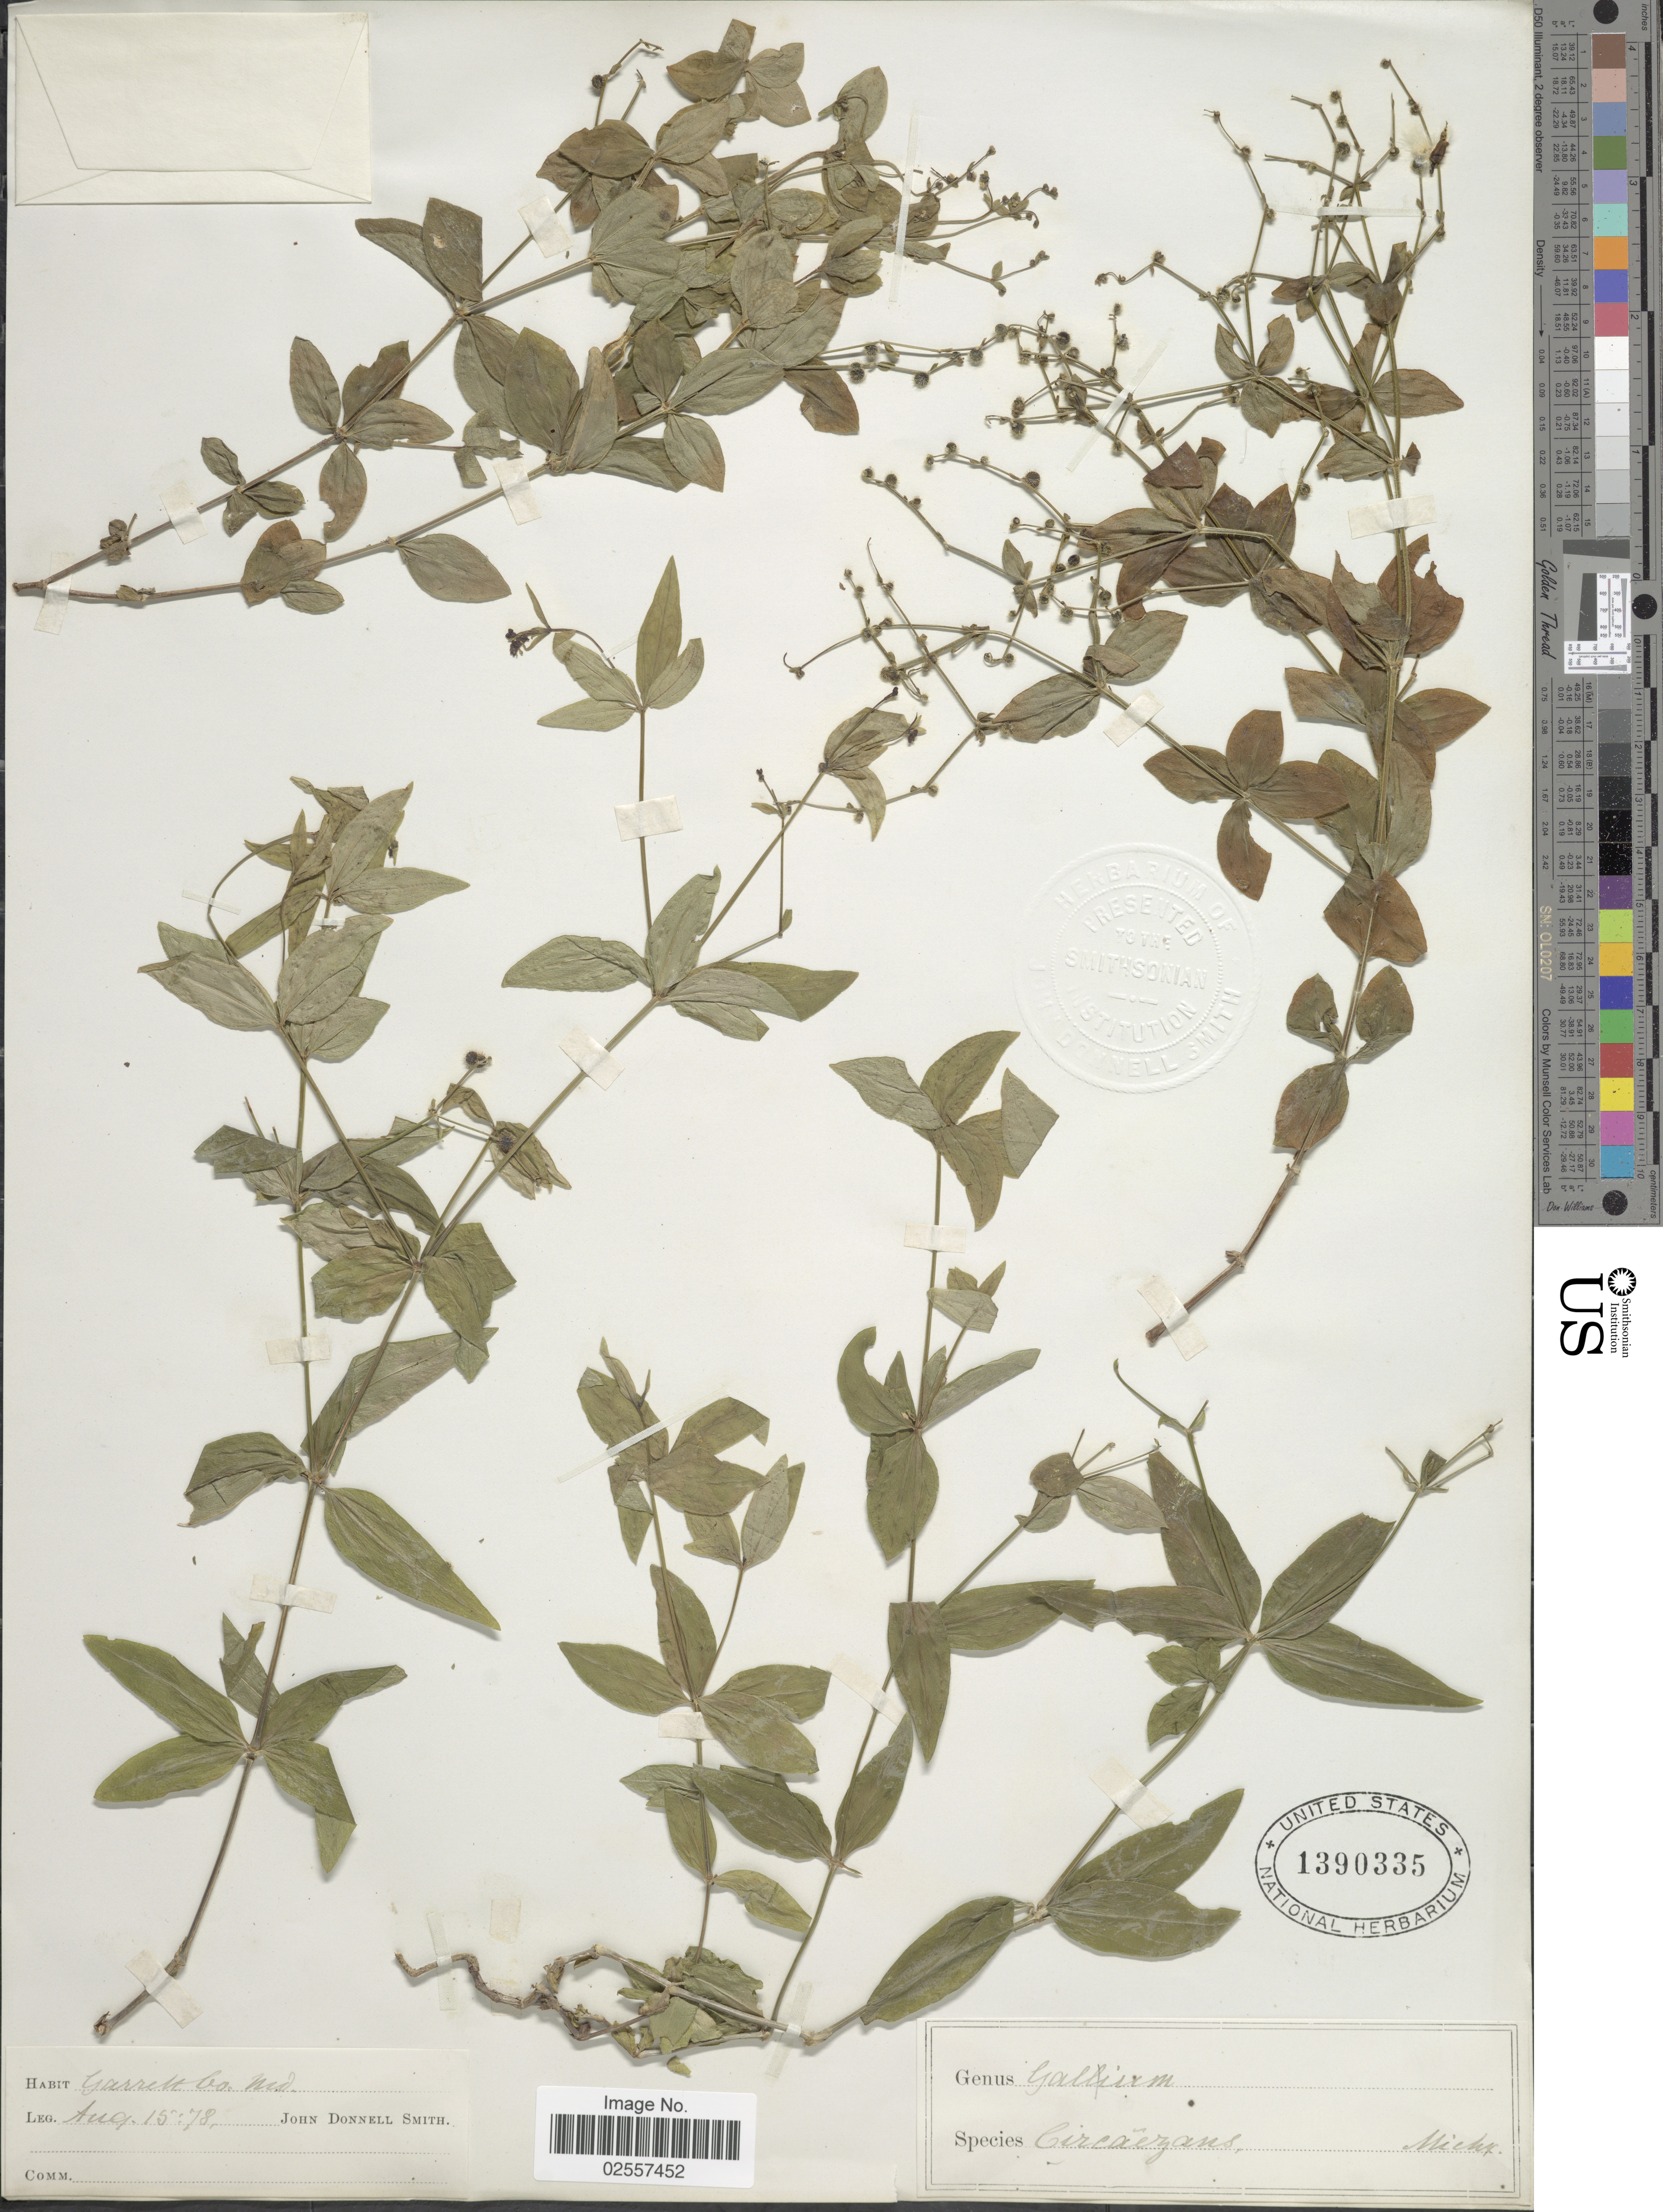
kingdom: Plantae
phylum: Tracheophyta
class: Magnoliopsida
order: Gentianales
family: Rubiaceae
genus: Galium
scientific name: Galium circaezans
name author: Michx.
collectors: J. Donnell Smith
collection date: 1878-08-15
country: United States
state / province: Maryland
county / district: Garrett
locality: Garrett Co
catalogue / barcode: US 1390335